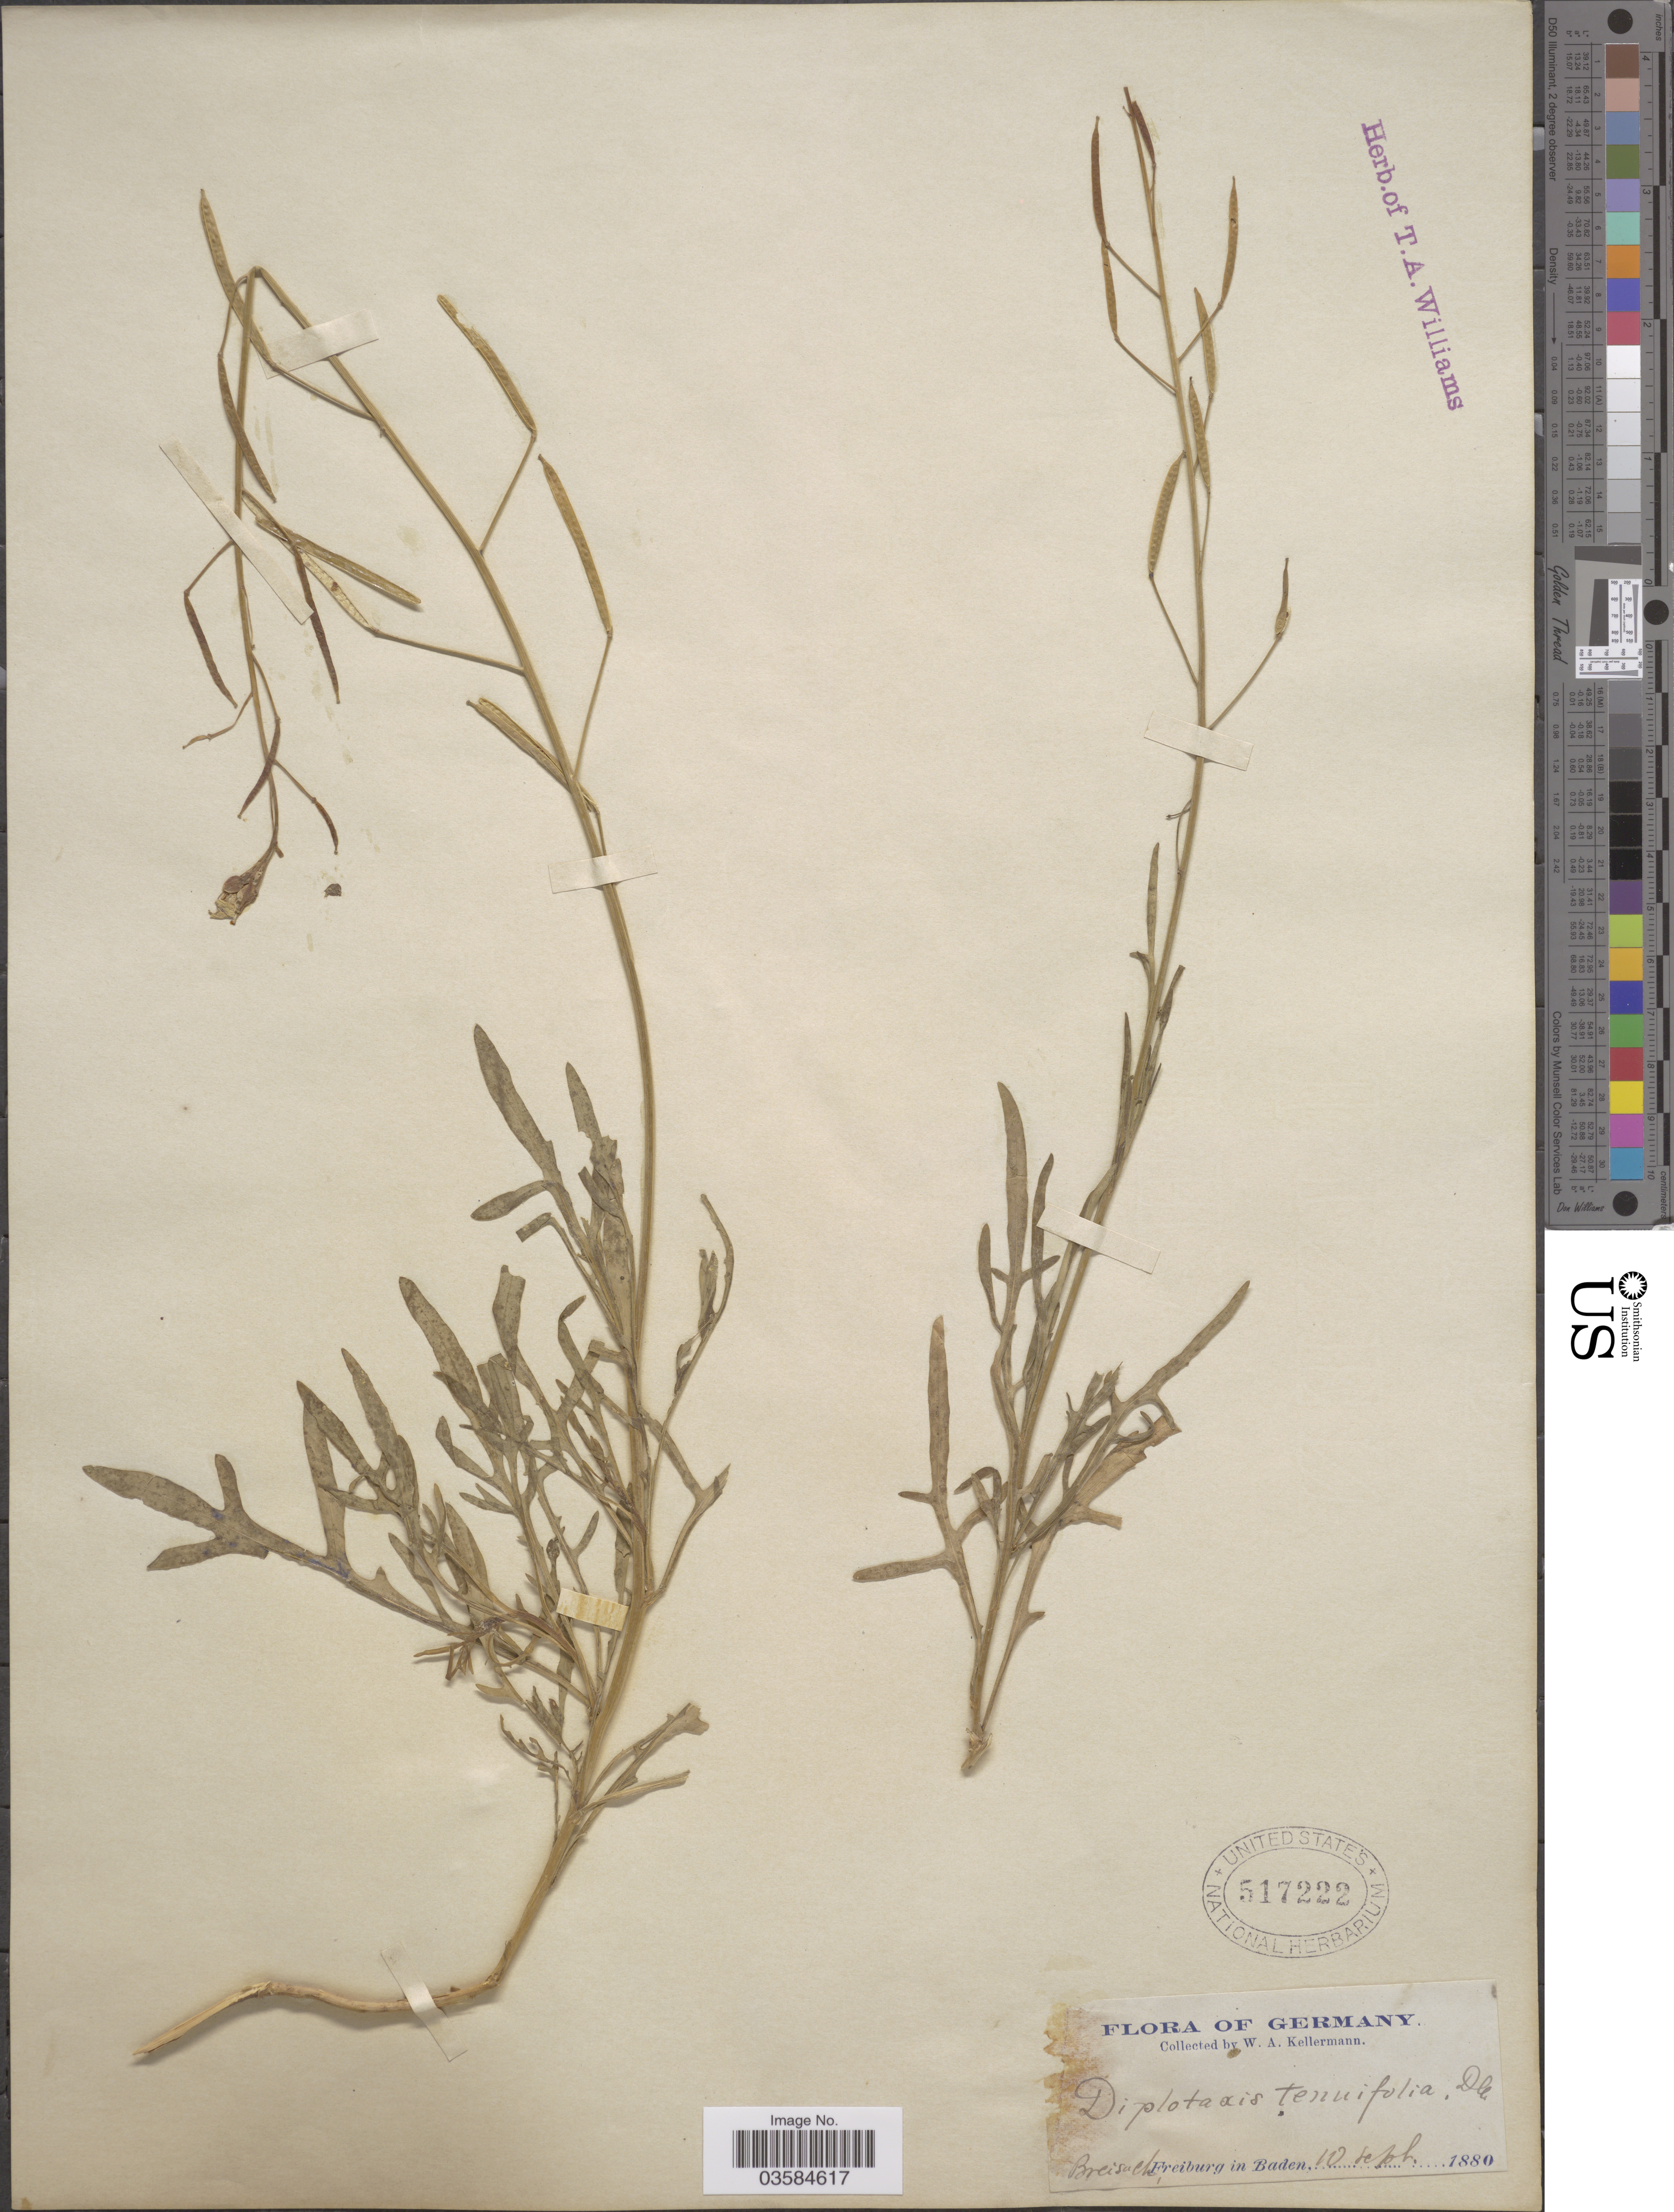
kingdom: Plantae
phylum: Tracheophyta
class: Magnoliopsida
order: Brassicales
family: Brassicaceae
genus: Diplotaxis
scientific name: Diplotaxis tenuifolia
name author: (L.) DC.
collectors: W. Kellerman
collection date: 1880-09-10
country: Germany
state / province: Baden-Württemberg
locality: Breisach. Freiburg in Baden.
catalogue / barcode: US 517222